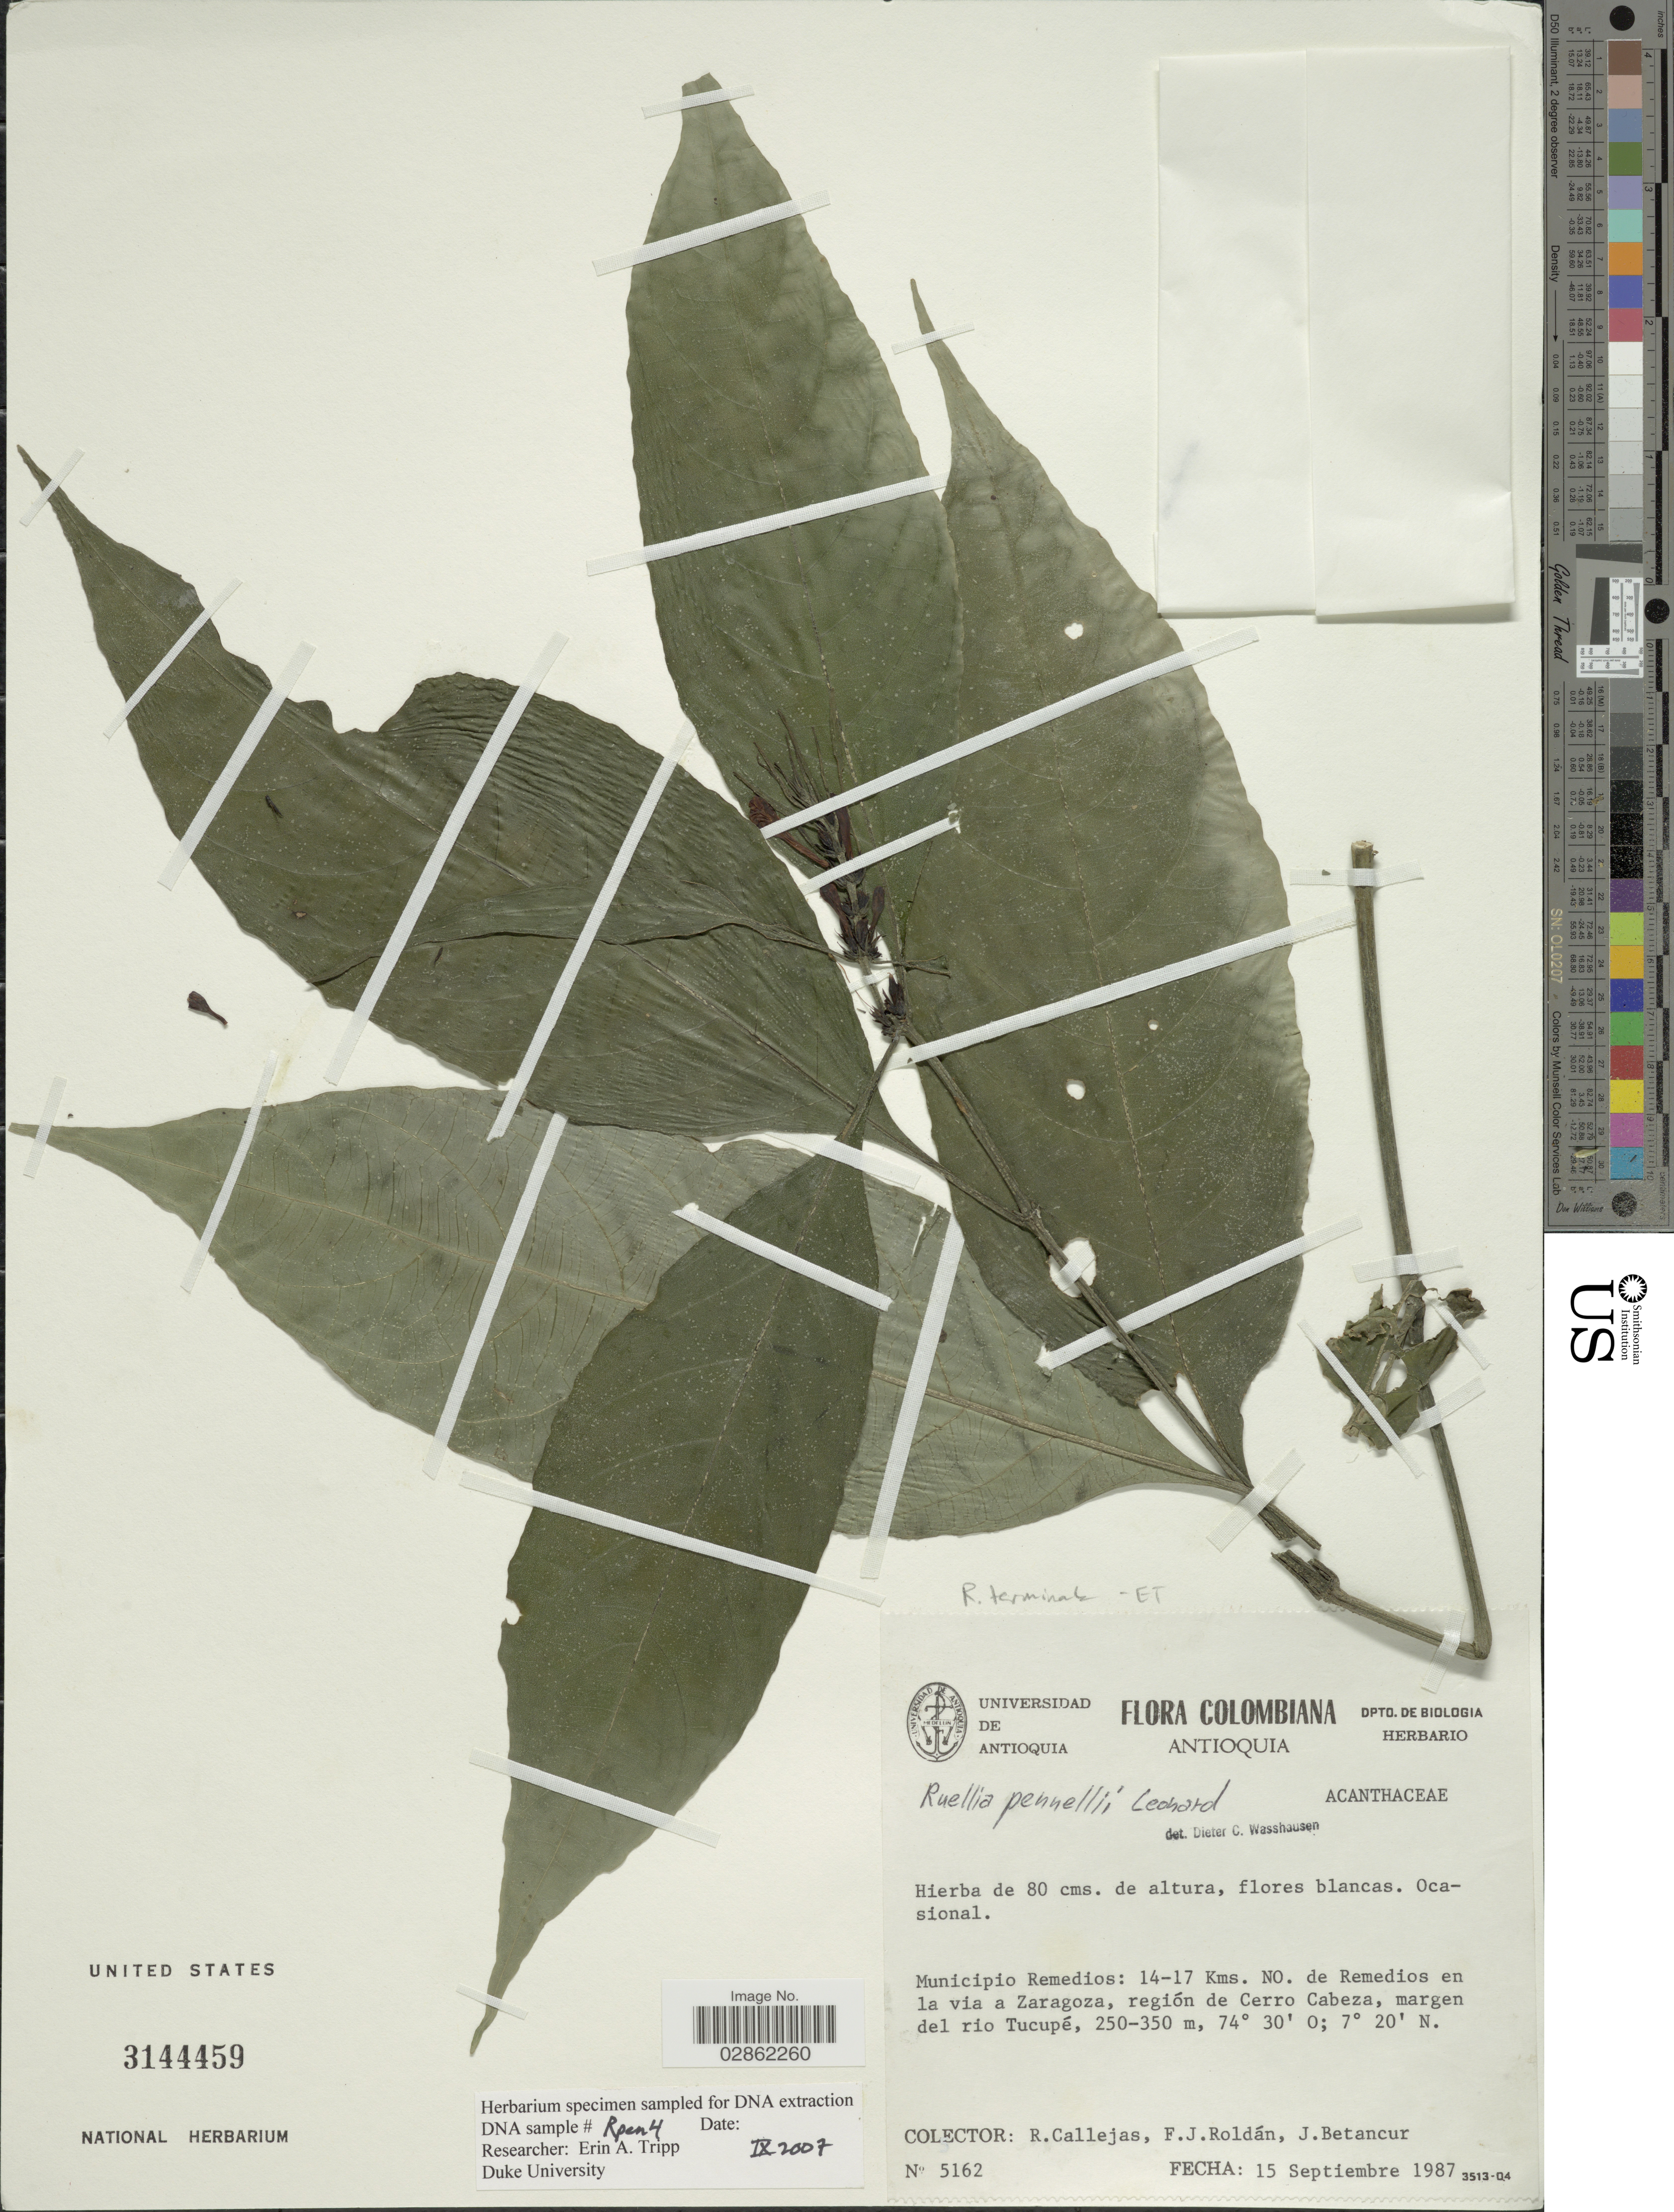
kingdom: Plantae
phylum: Tracheophyta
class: Magnoliopsida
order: Lamiales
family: Acanthaceae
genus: Ruellia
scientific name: Ruellia terminalis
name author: (Nees) Wassh.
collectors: R. Callejas, F. J. Roldán & J. Betancur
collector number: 5162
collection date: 1987-09-15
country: Colombia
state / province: Antioquia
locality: Municipio Remedíos, 14-17 Kms. NO. de Remedíos en la via a Zaragoza, región de Cerro Cabeza, margen del rio Tucupé.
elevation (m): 250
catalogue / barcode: US 3144459